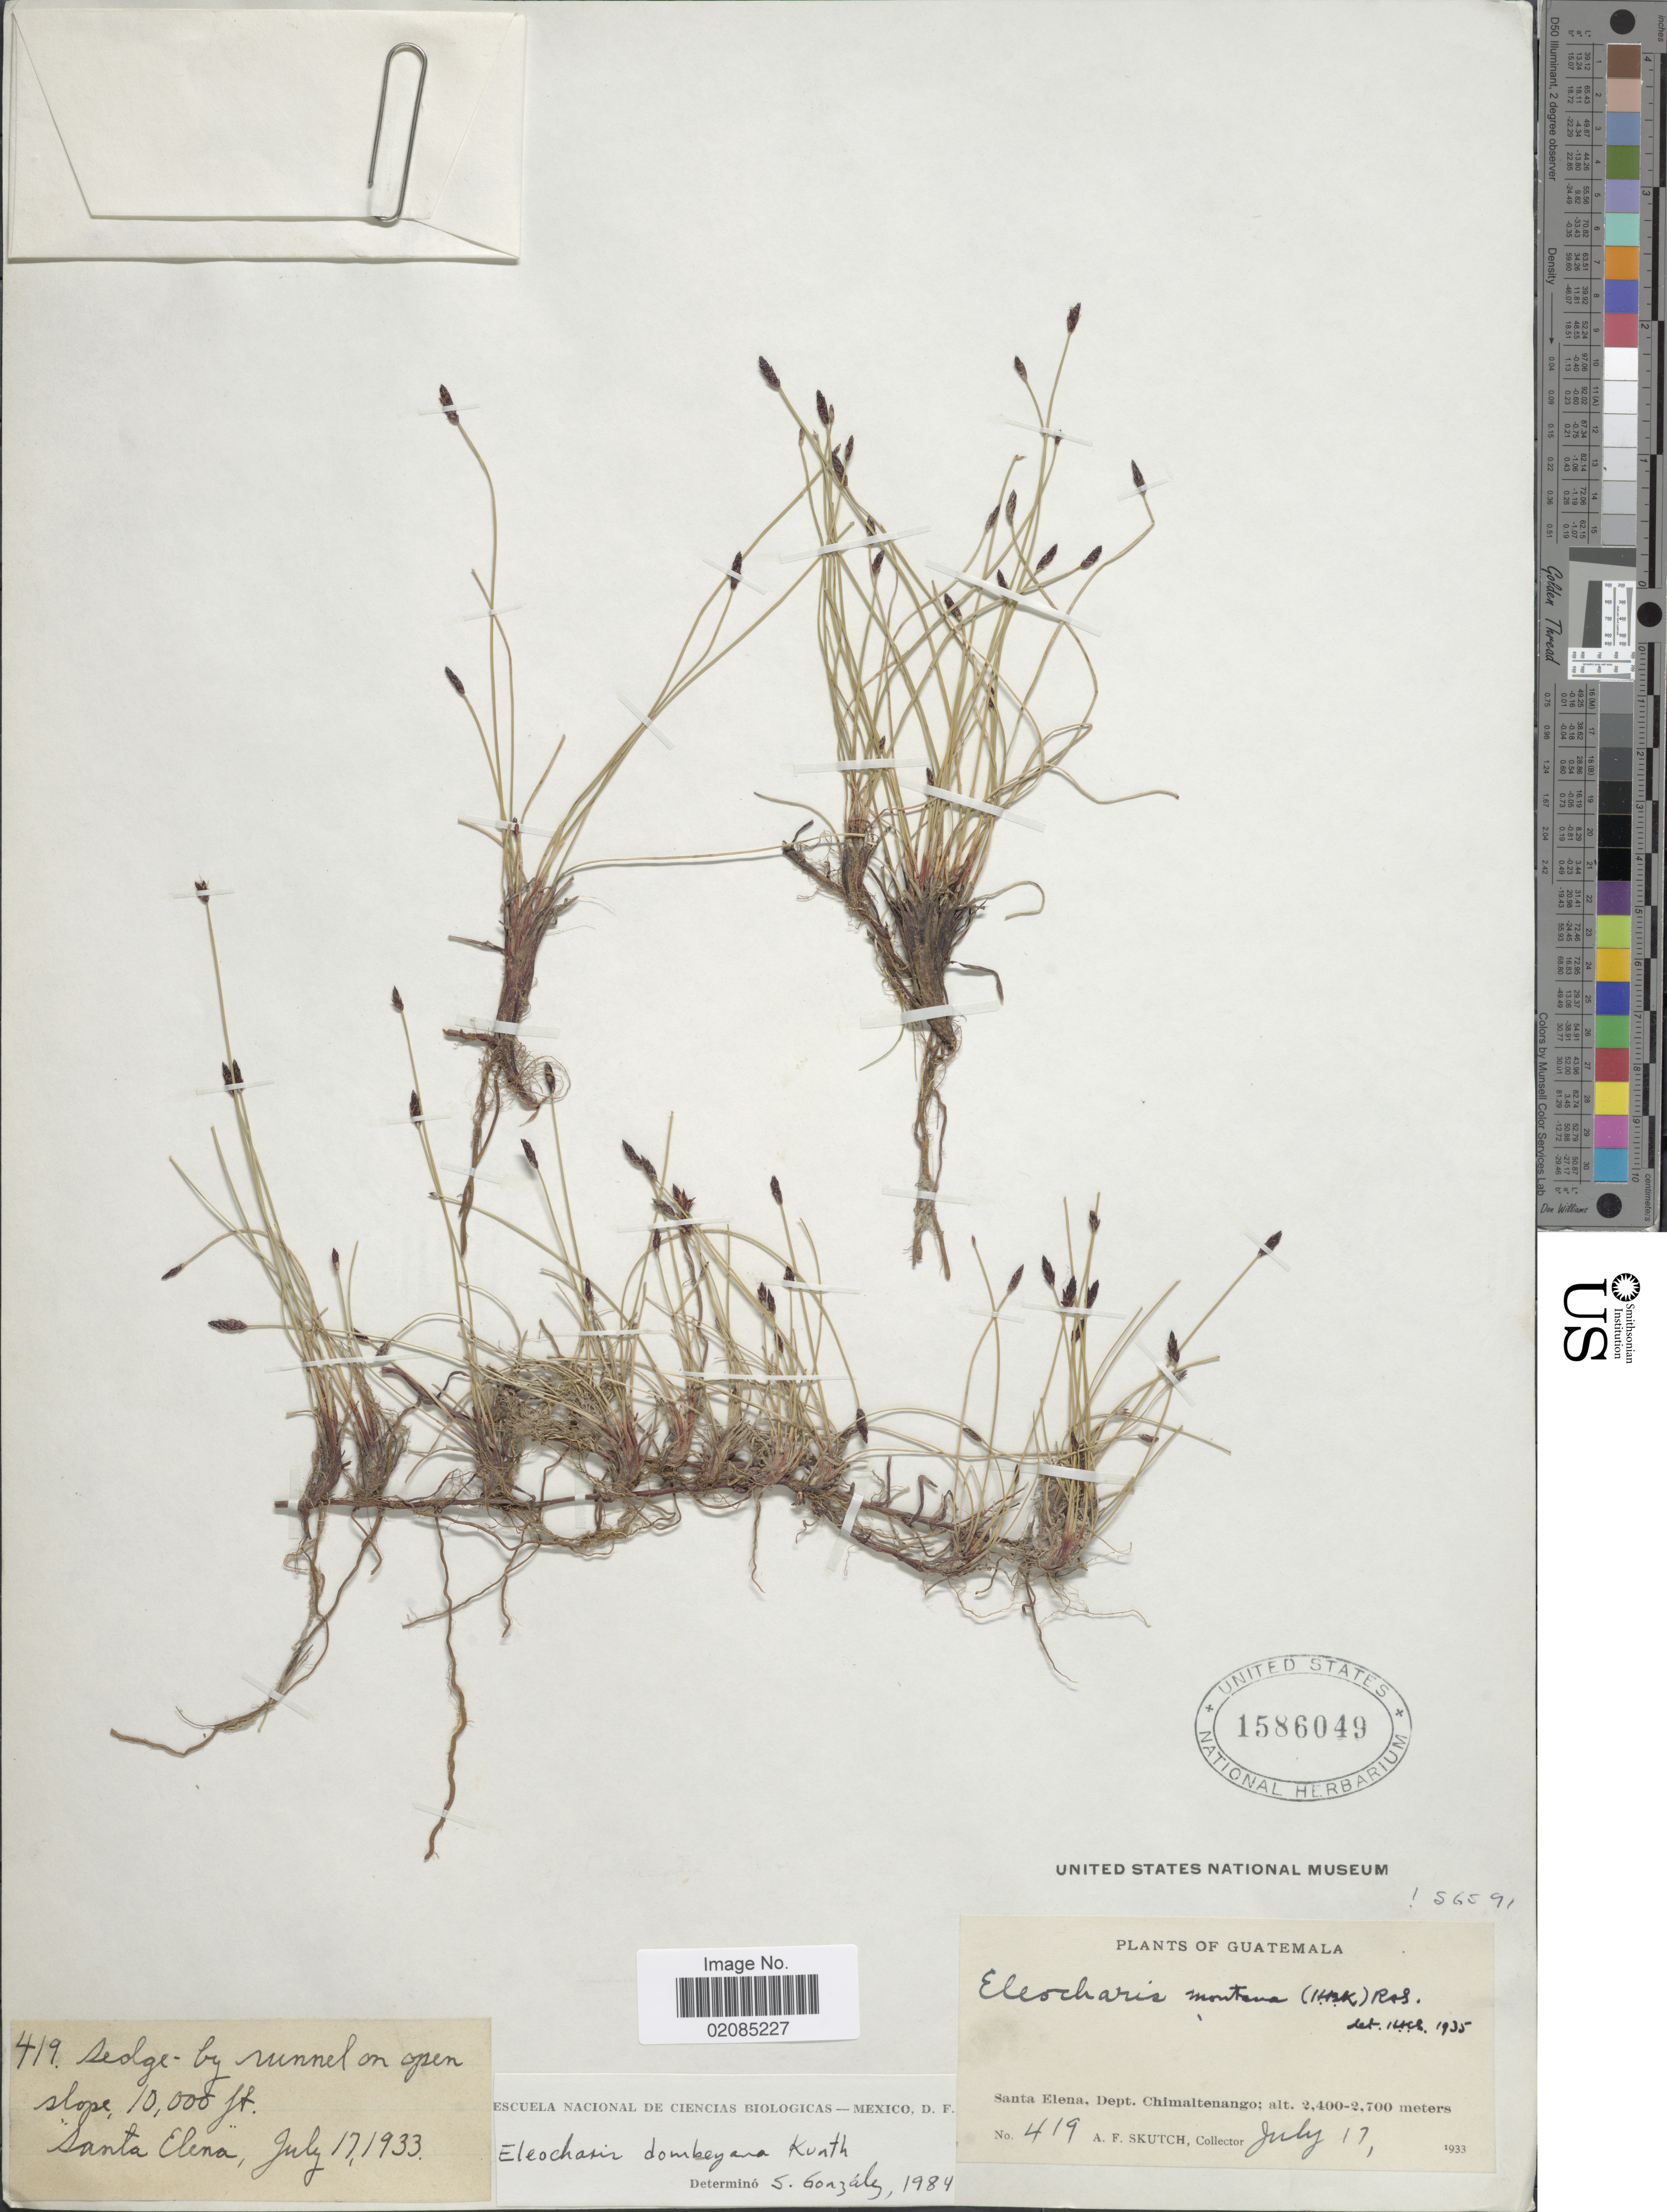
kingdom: Plantae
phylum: Tracheophyta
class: Liliopsida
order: Poales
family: Cyperaceae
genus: Eleocharis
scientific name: Eleocharis dombeyana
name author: Kunth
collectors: A. F. Skutch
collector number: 419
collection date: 1933-07-17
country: Guatemala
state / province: Chimaltenango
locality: Santa Elena, Dept. Chimaltenango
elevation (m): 2400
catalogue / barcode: US 1586049